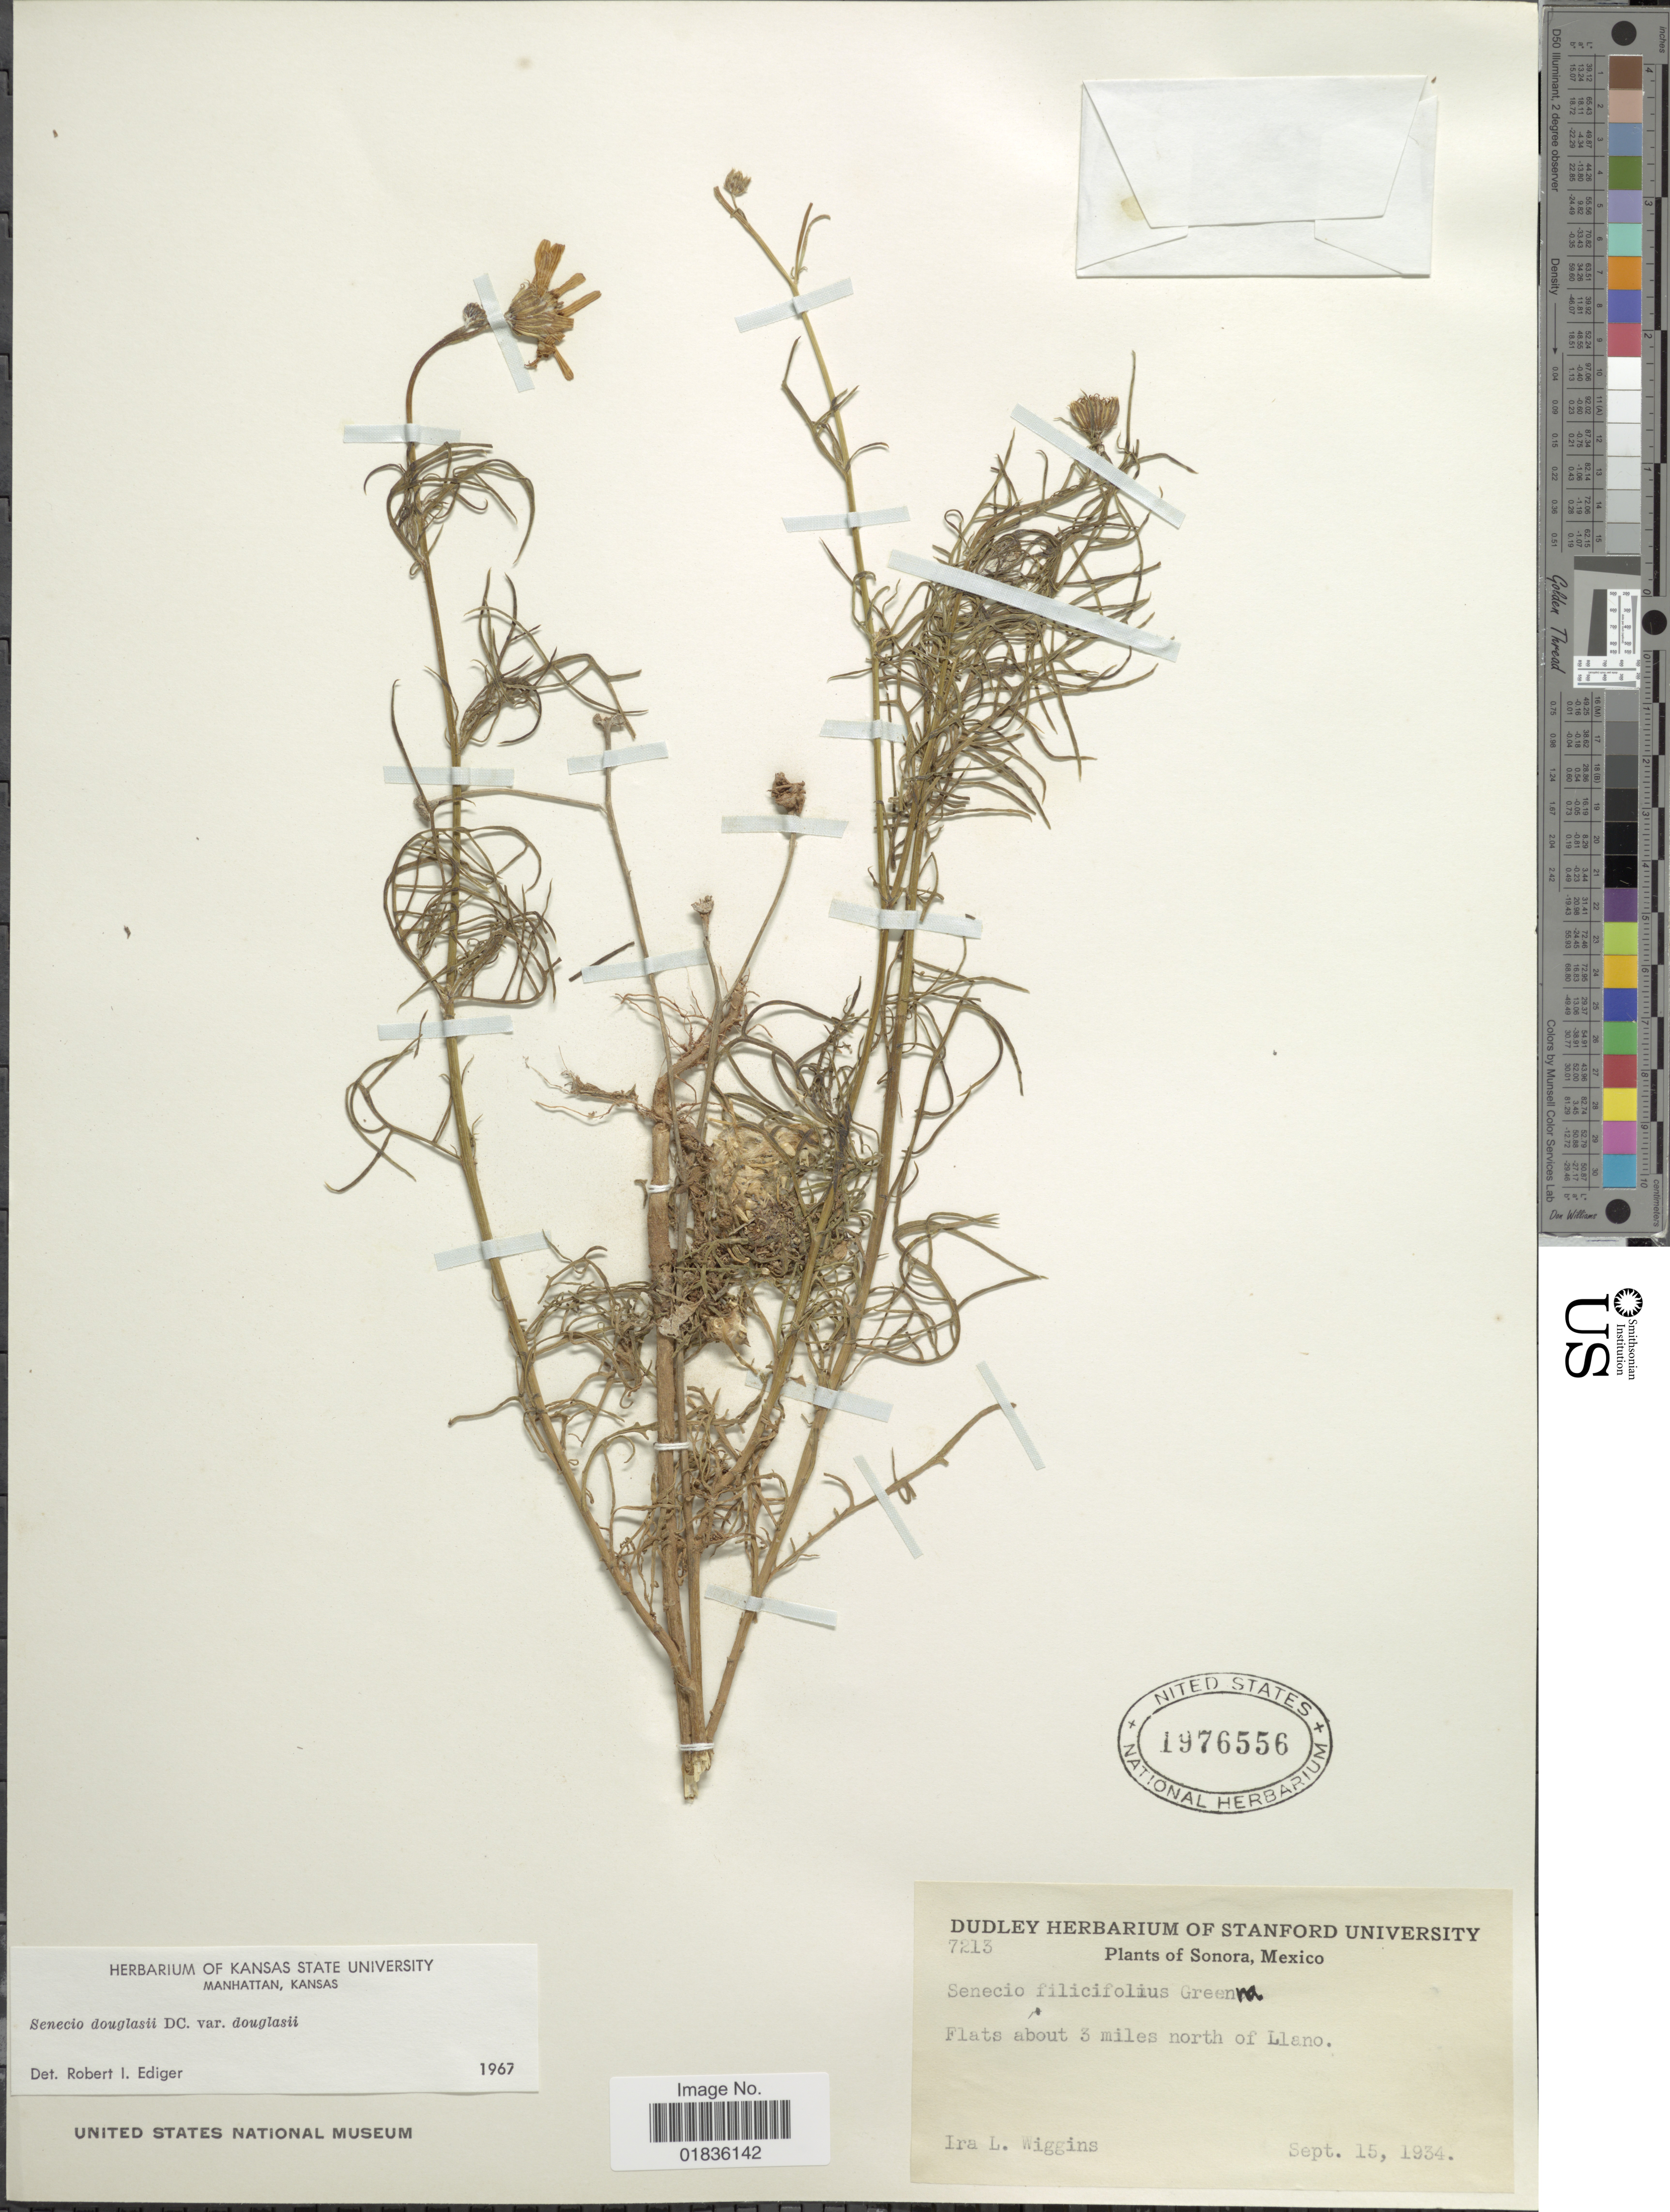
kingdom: Plantae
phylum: Tracheophyta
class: Magnoliopsida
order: Asterales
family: Asteraceae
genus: Senecio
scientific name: Senecio flaccidus var. douglasii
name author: (DC.) B.L. Turner & T.M. Barkley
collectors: I. L. Wiggins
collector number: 7213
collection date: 1934-09-15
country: Mexico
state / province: Sonora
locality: Flats about 3 miles north of Llano.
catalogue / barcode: US 1976556